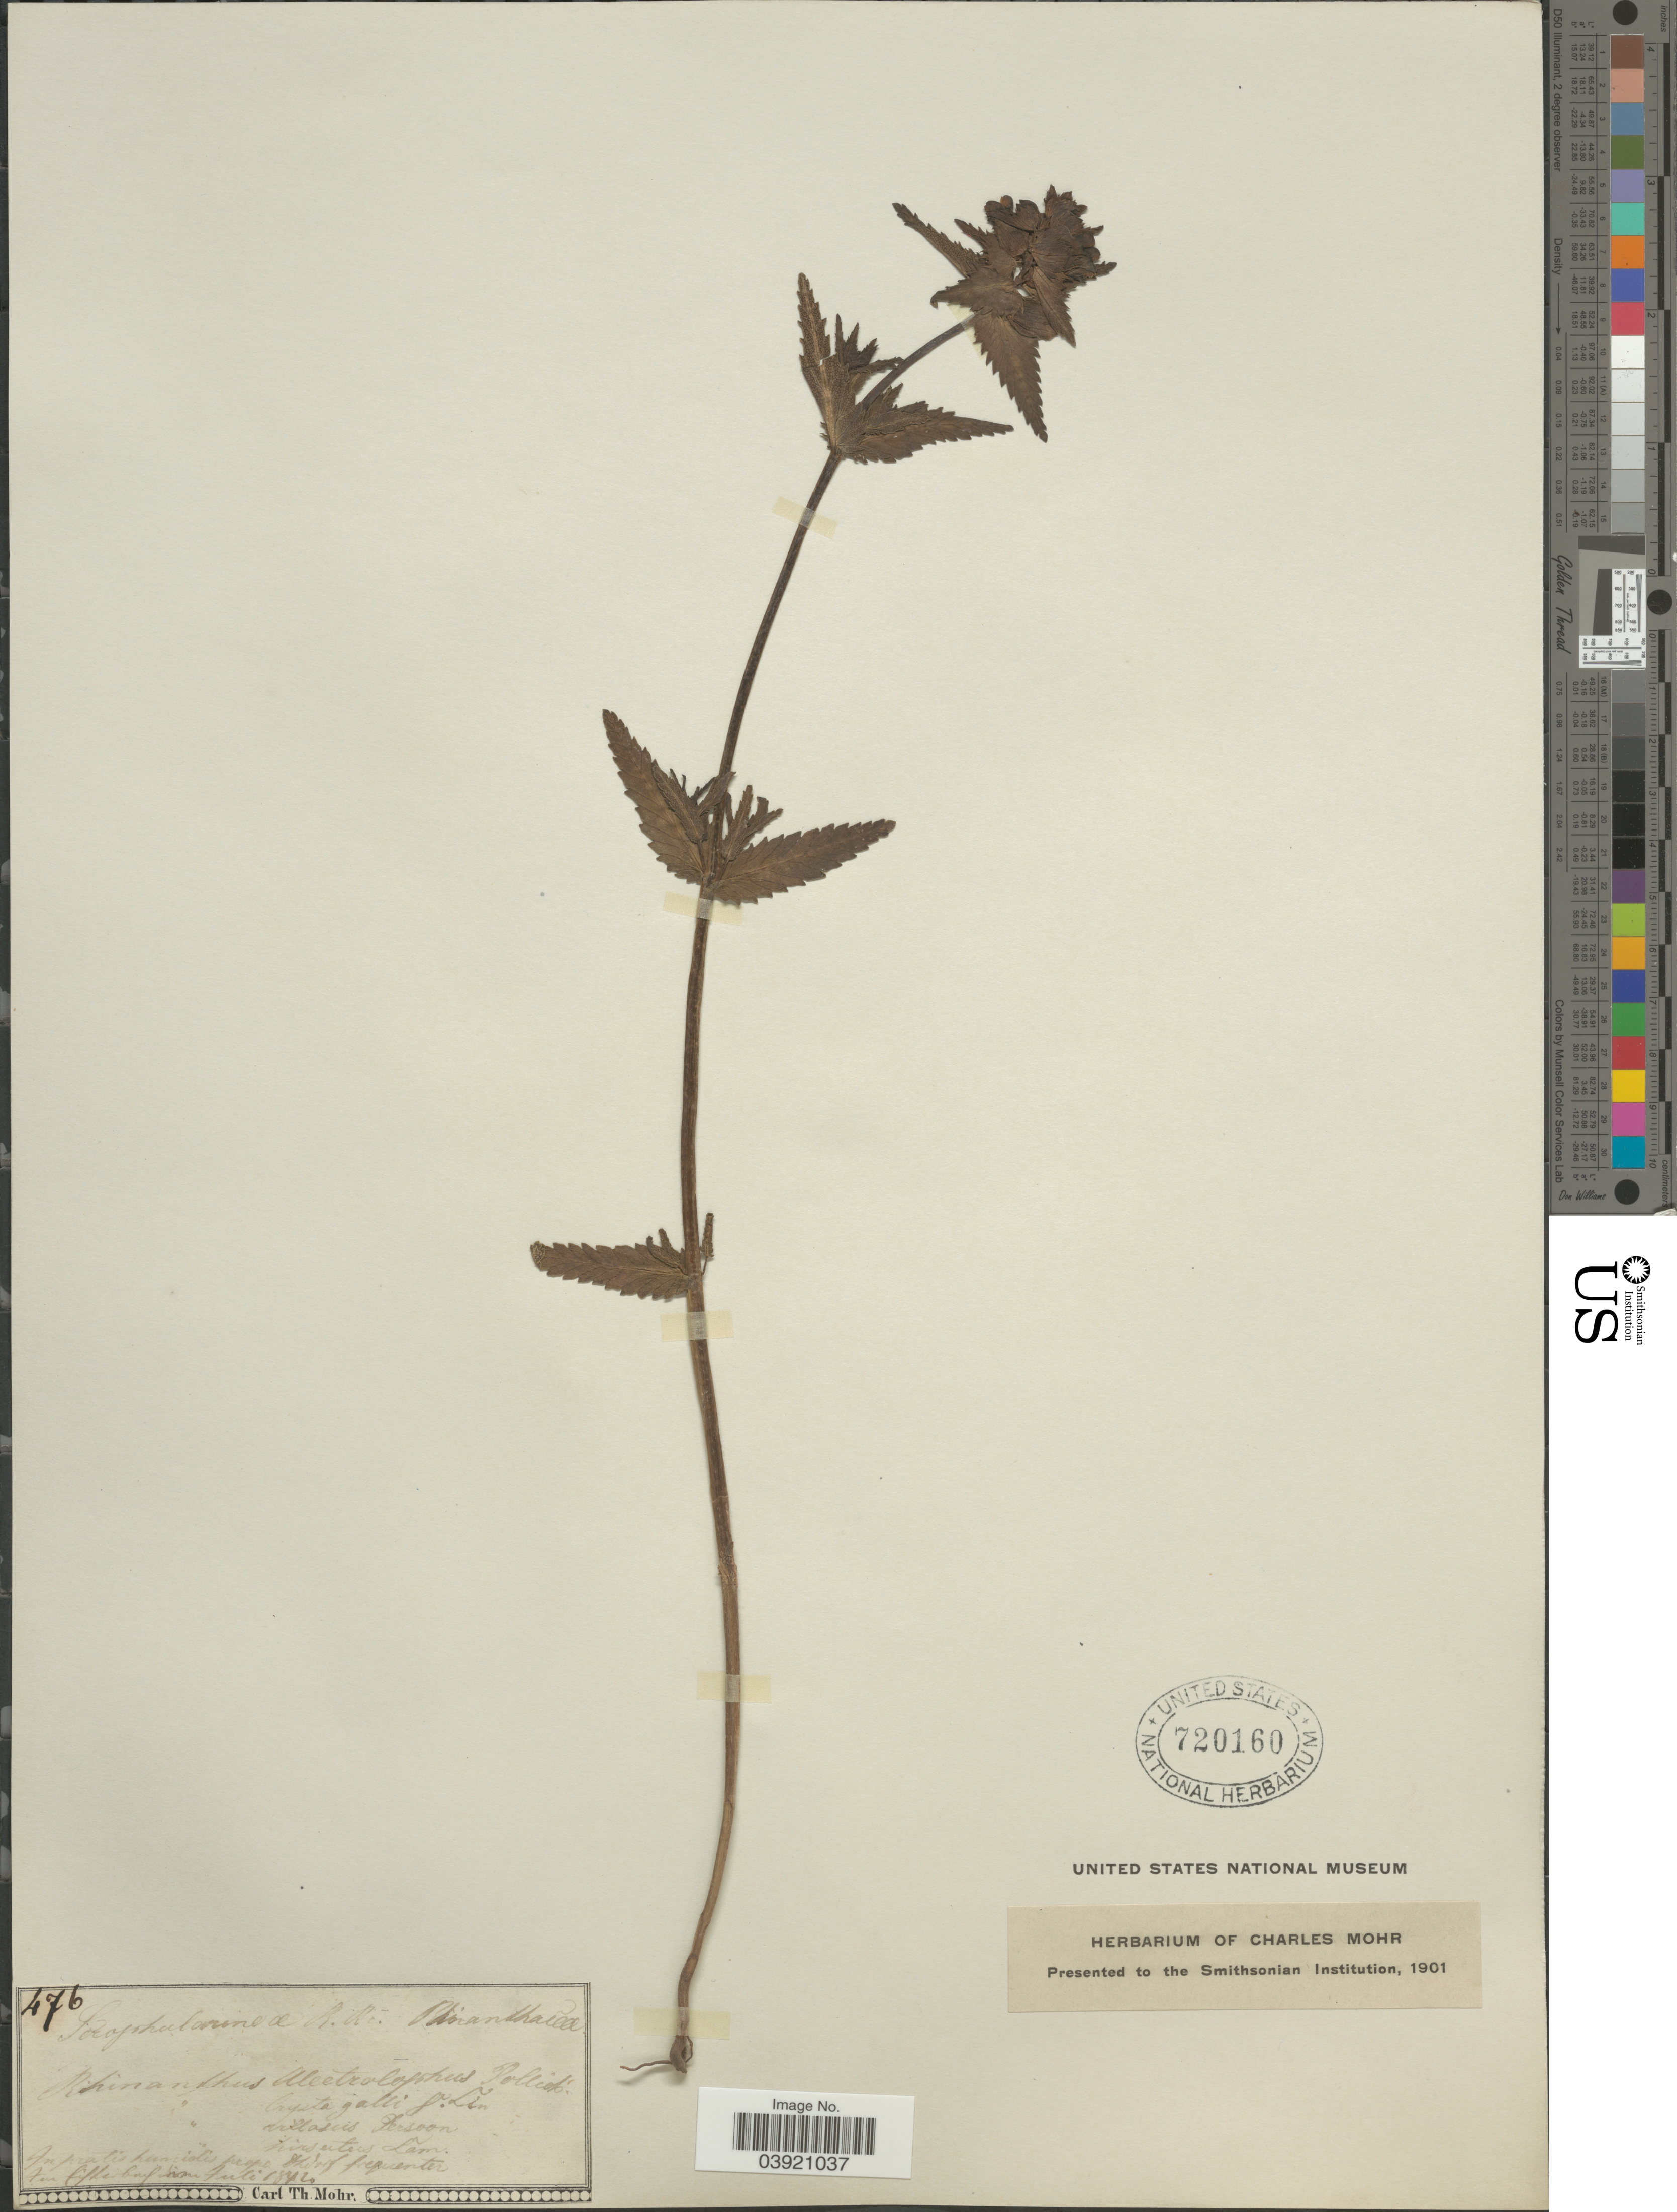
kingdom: Plantae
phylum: Tracheophyta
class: Magnoliopsida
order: Lamiales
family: Orobanchaceae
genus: Rhinanthus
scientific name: Rhinanthus crista-galli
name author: L.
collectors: Mohr, C. T. (herbarium)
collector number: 476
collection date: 1842-07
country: Germany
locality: In pratis humidis prope Dkdorf frequenter ten lifte bauf sin. [interpreted]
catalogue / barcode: US 720160